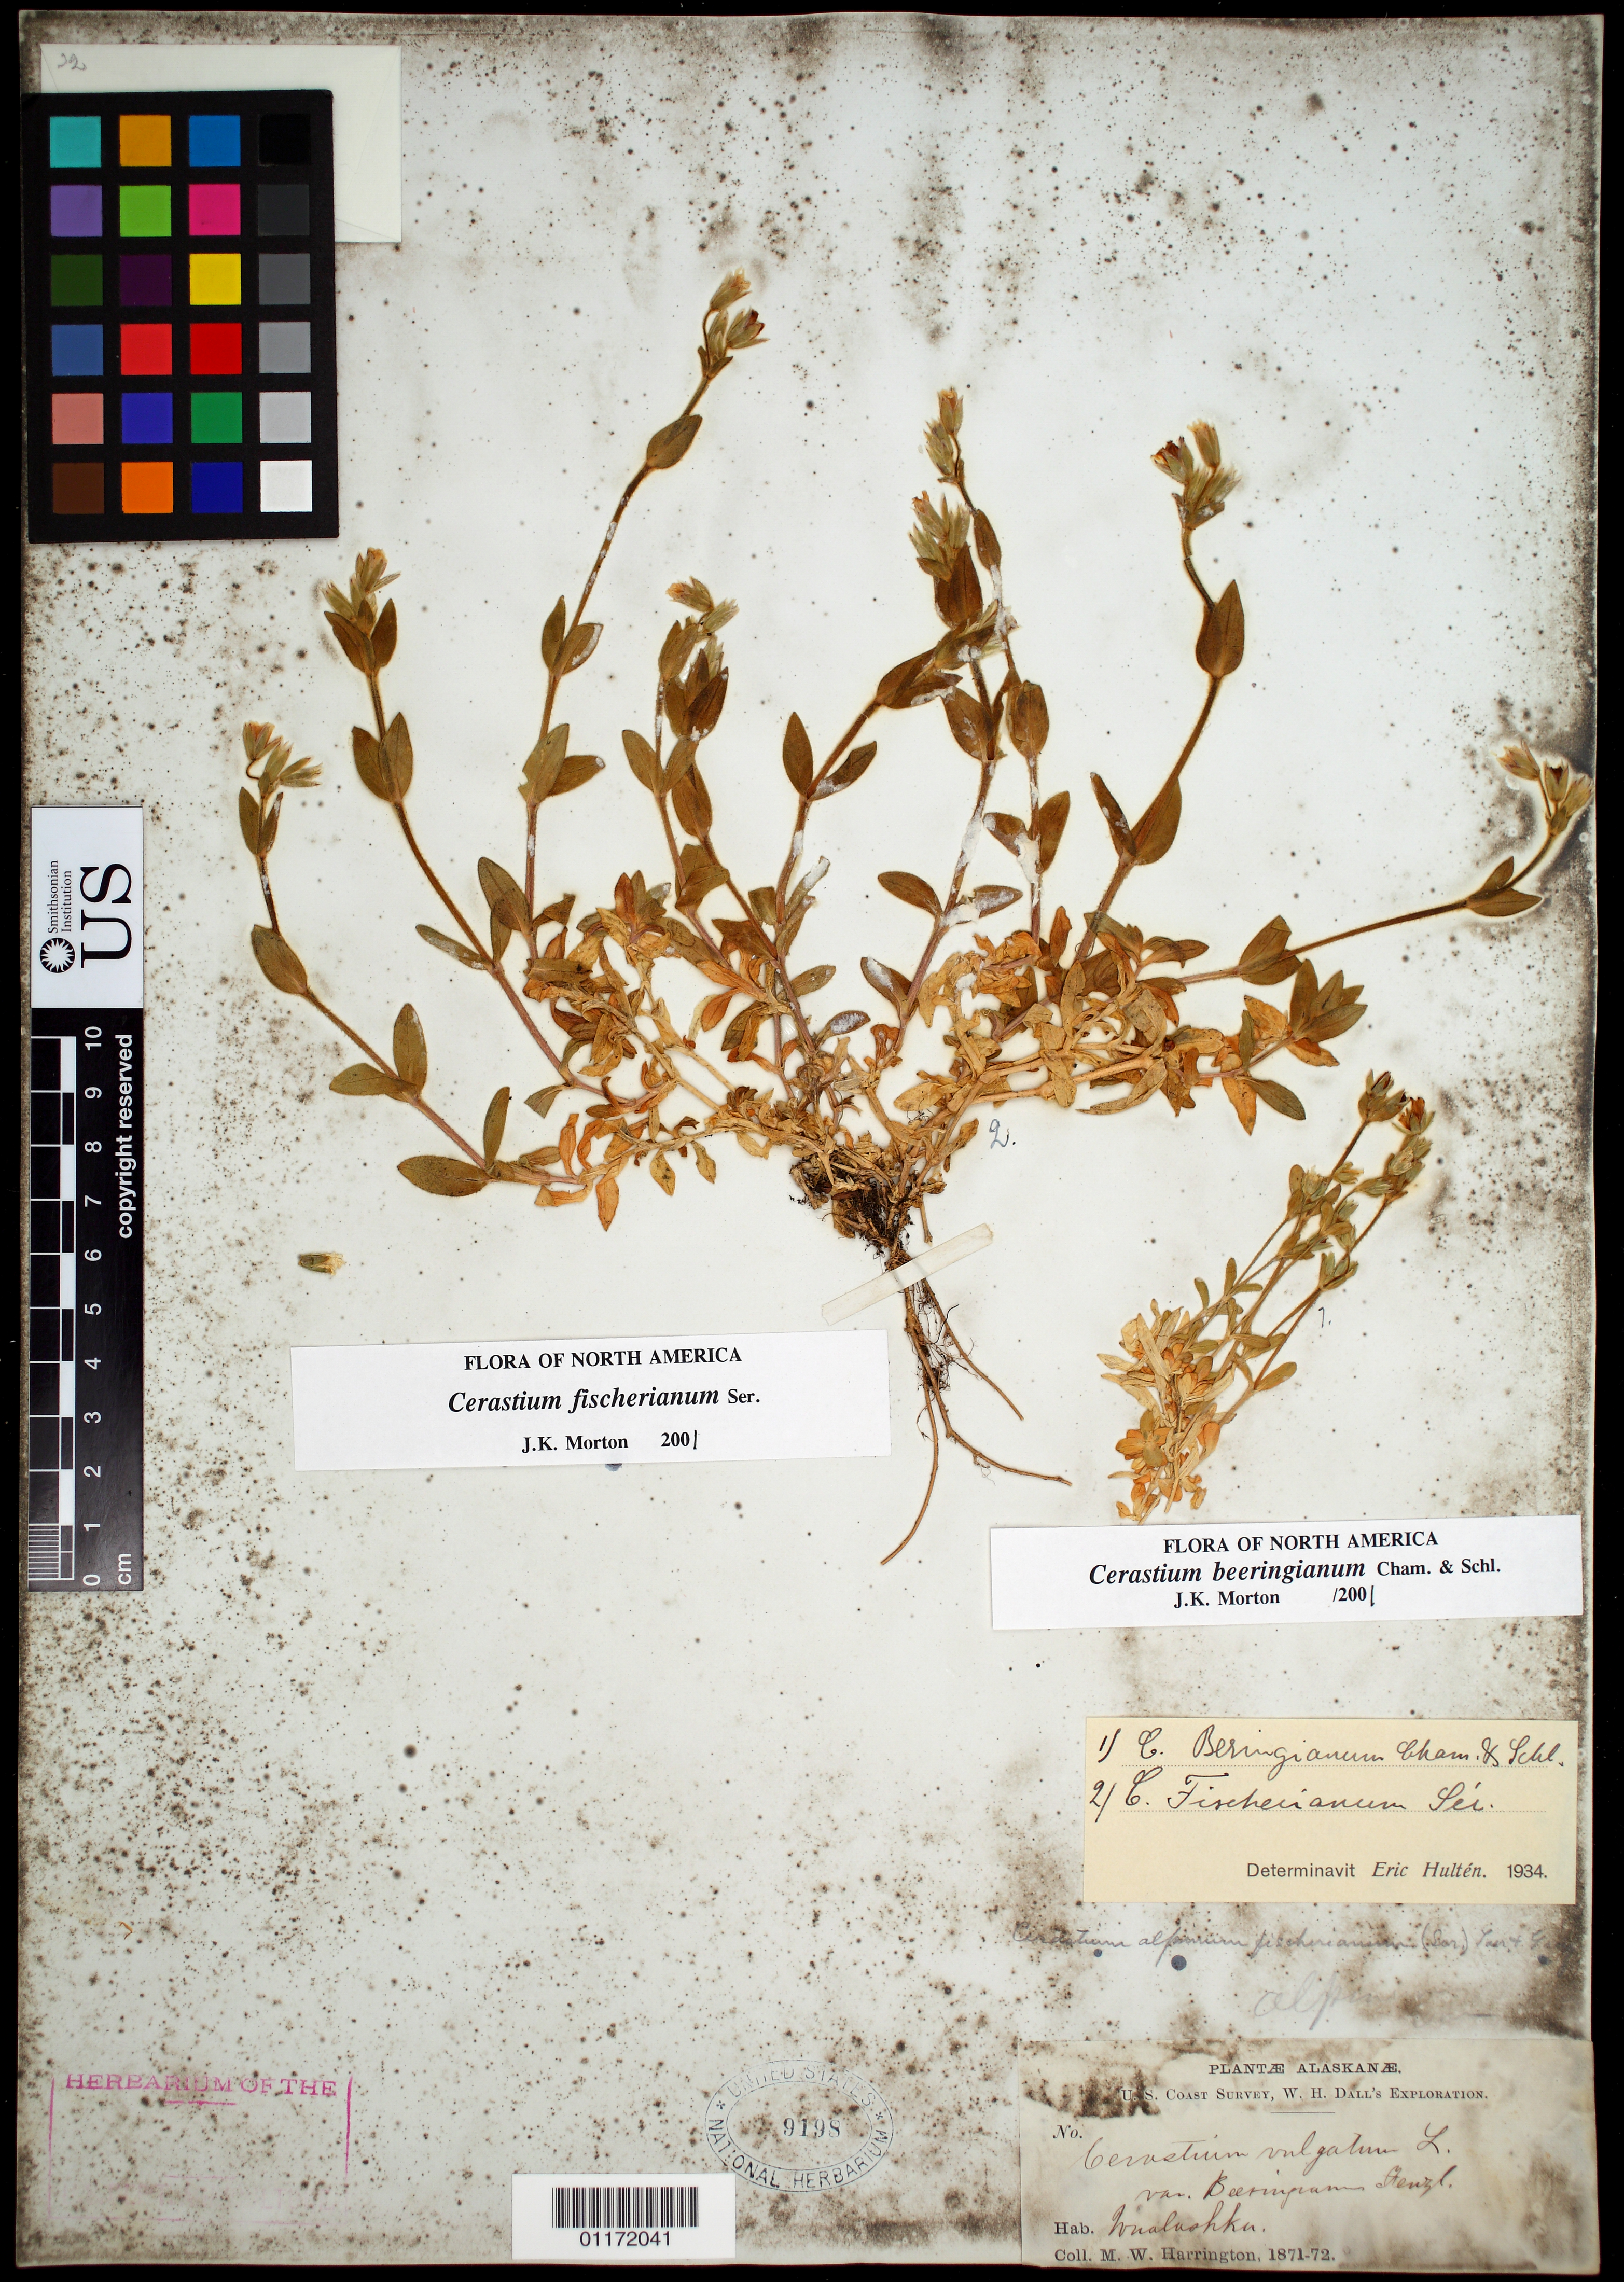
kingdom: Plantae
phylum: Tracheophyta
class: Magnoliopsida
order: Caryophyllales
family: Caryophyllaceae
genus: Cerastium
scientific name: Cerastium beeringianum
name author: Cham. & Schltdl.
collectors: M. W. Harrington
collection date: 1871/1872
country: United States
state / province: Alaska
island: Unalaska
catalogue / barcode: US 9198